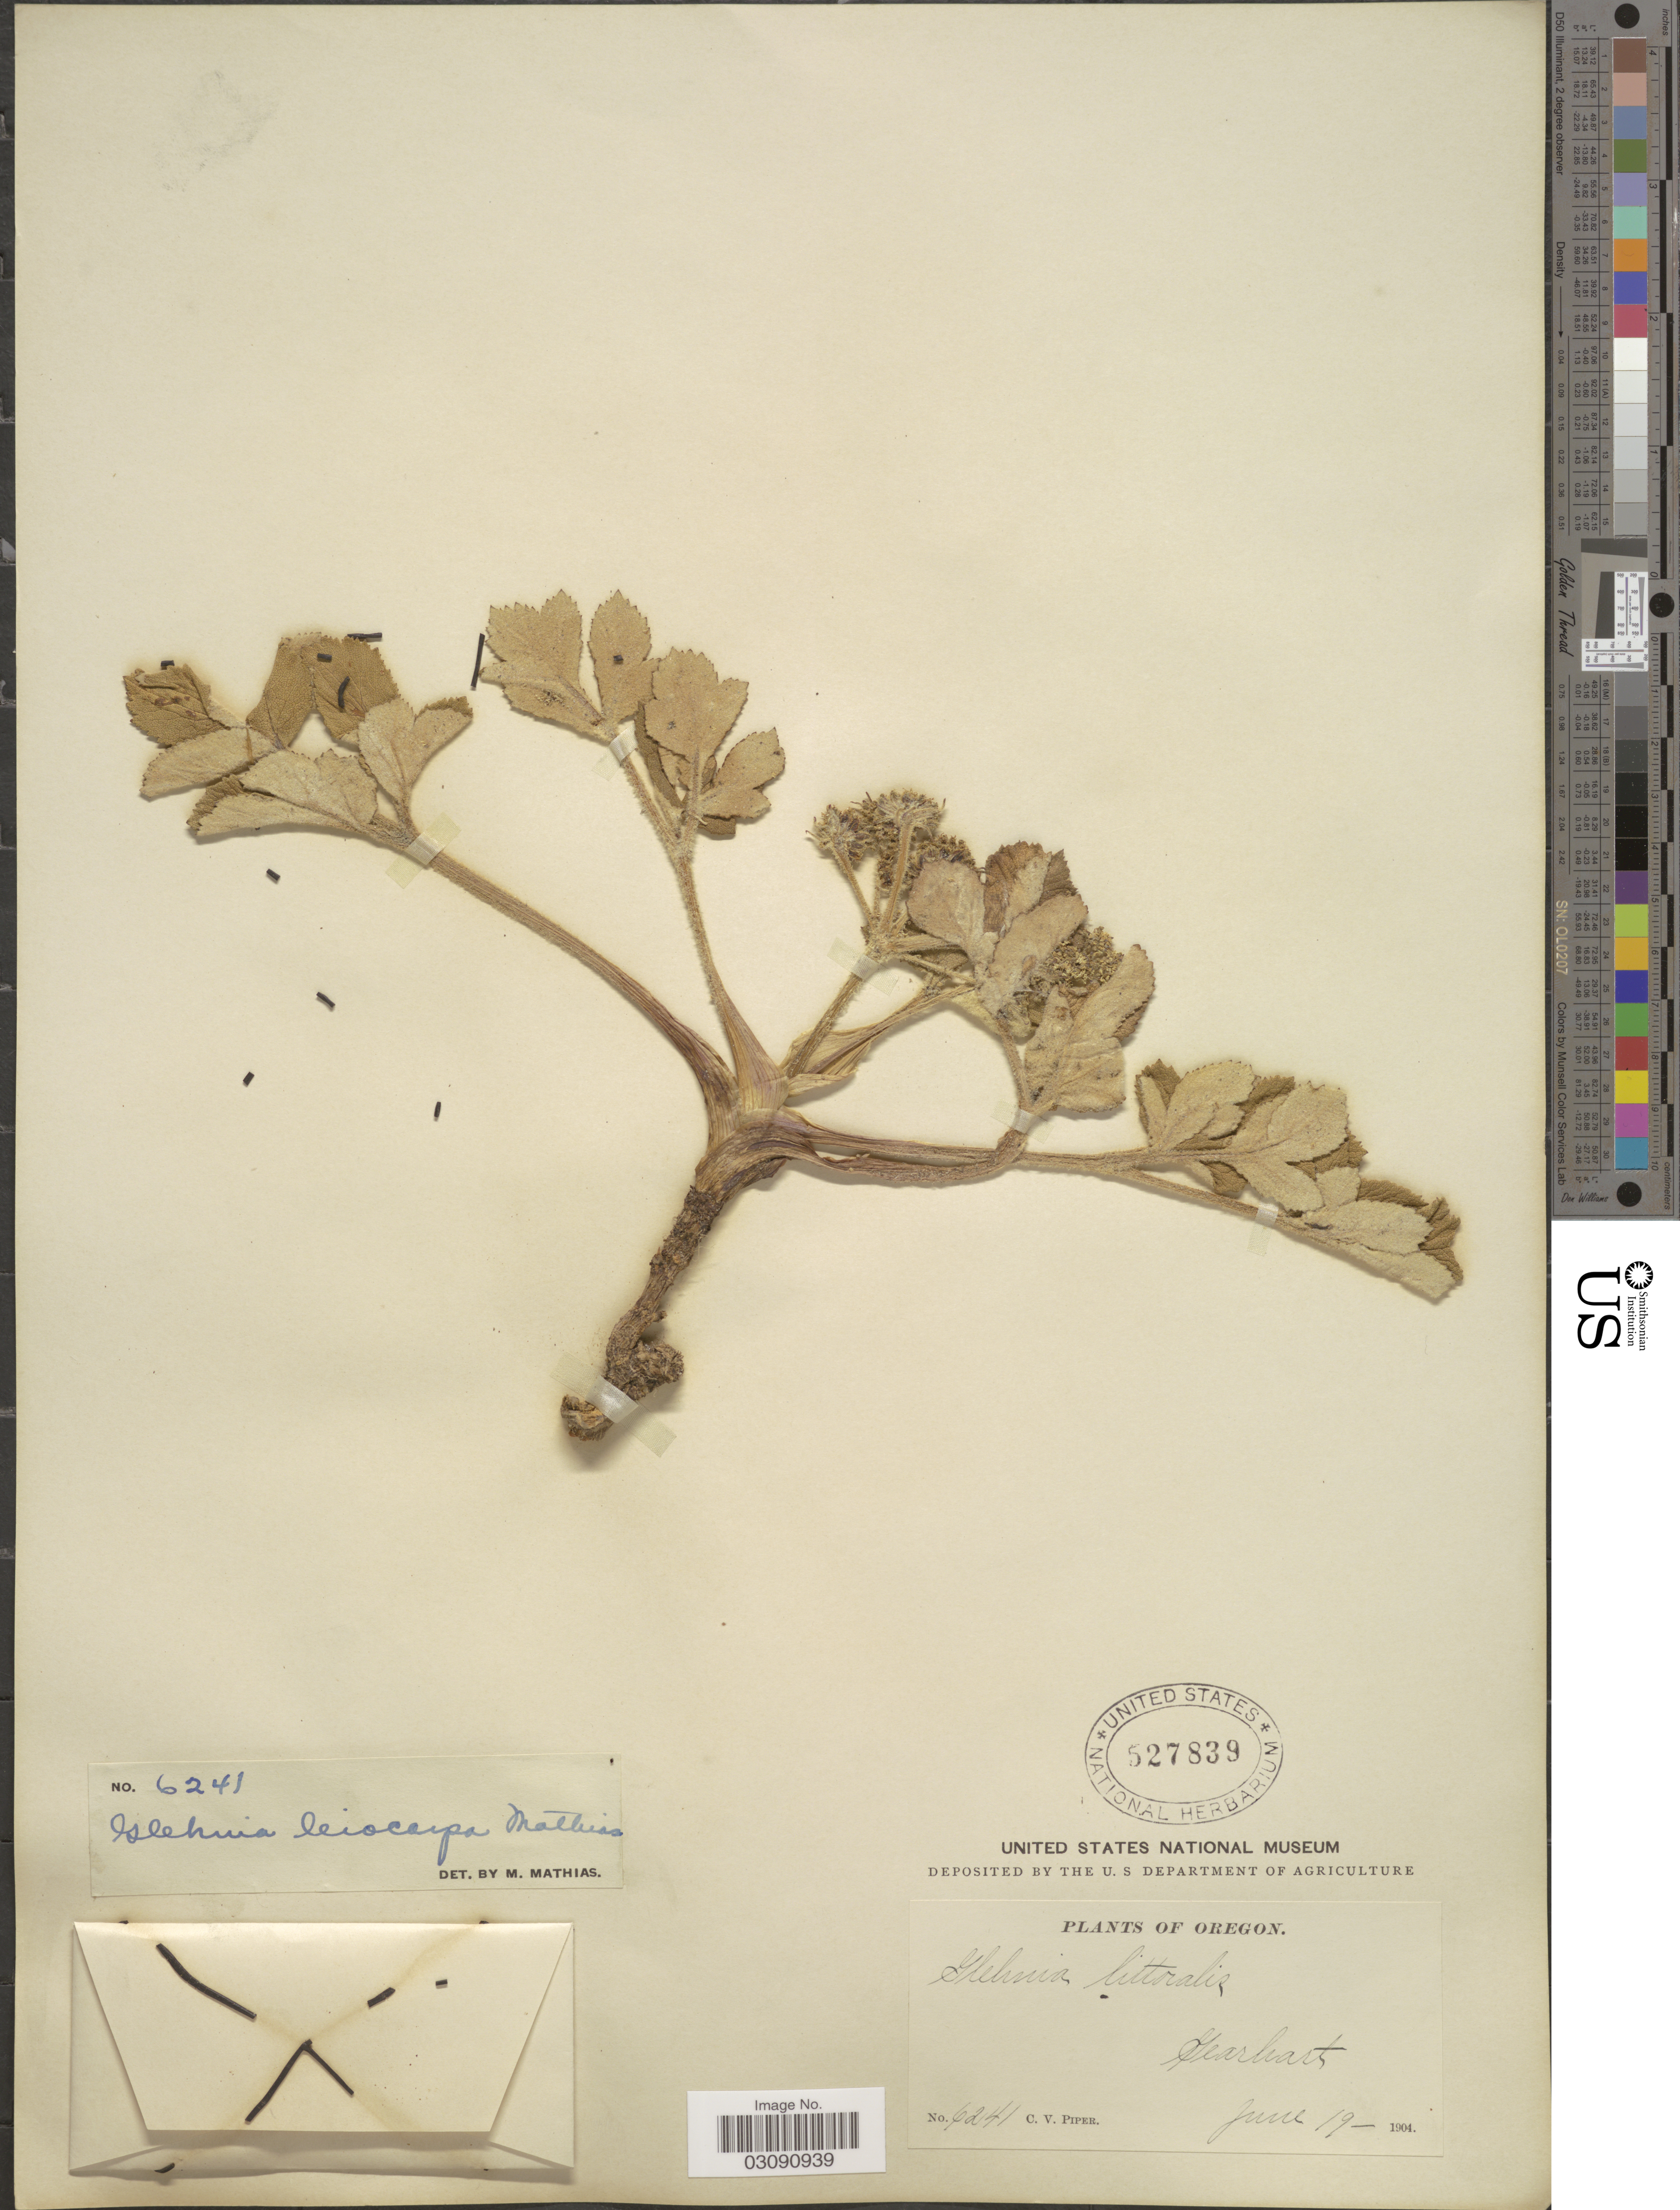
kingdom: Plantae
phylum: Tracheophyta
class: Magnoliopsida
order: Apiales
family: Apiaceae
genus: Glehnia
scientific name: Glehnia littoralis subsp. leiocarpa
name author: (Mathias) Hultén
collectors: C. V. Piper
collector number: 6241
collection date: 1904-06-19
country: United States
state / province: Oregon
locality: Gearhart.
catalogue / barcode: US 527839